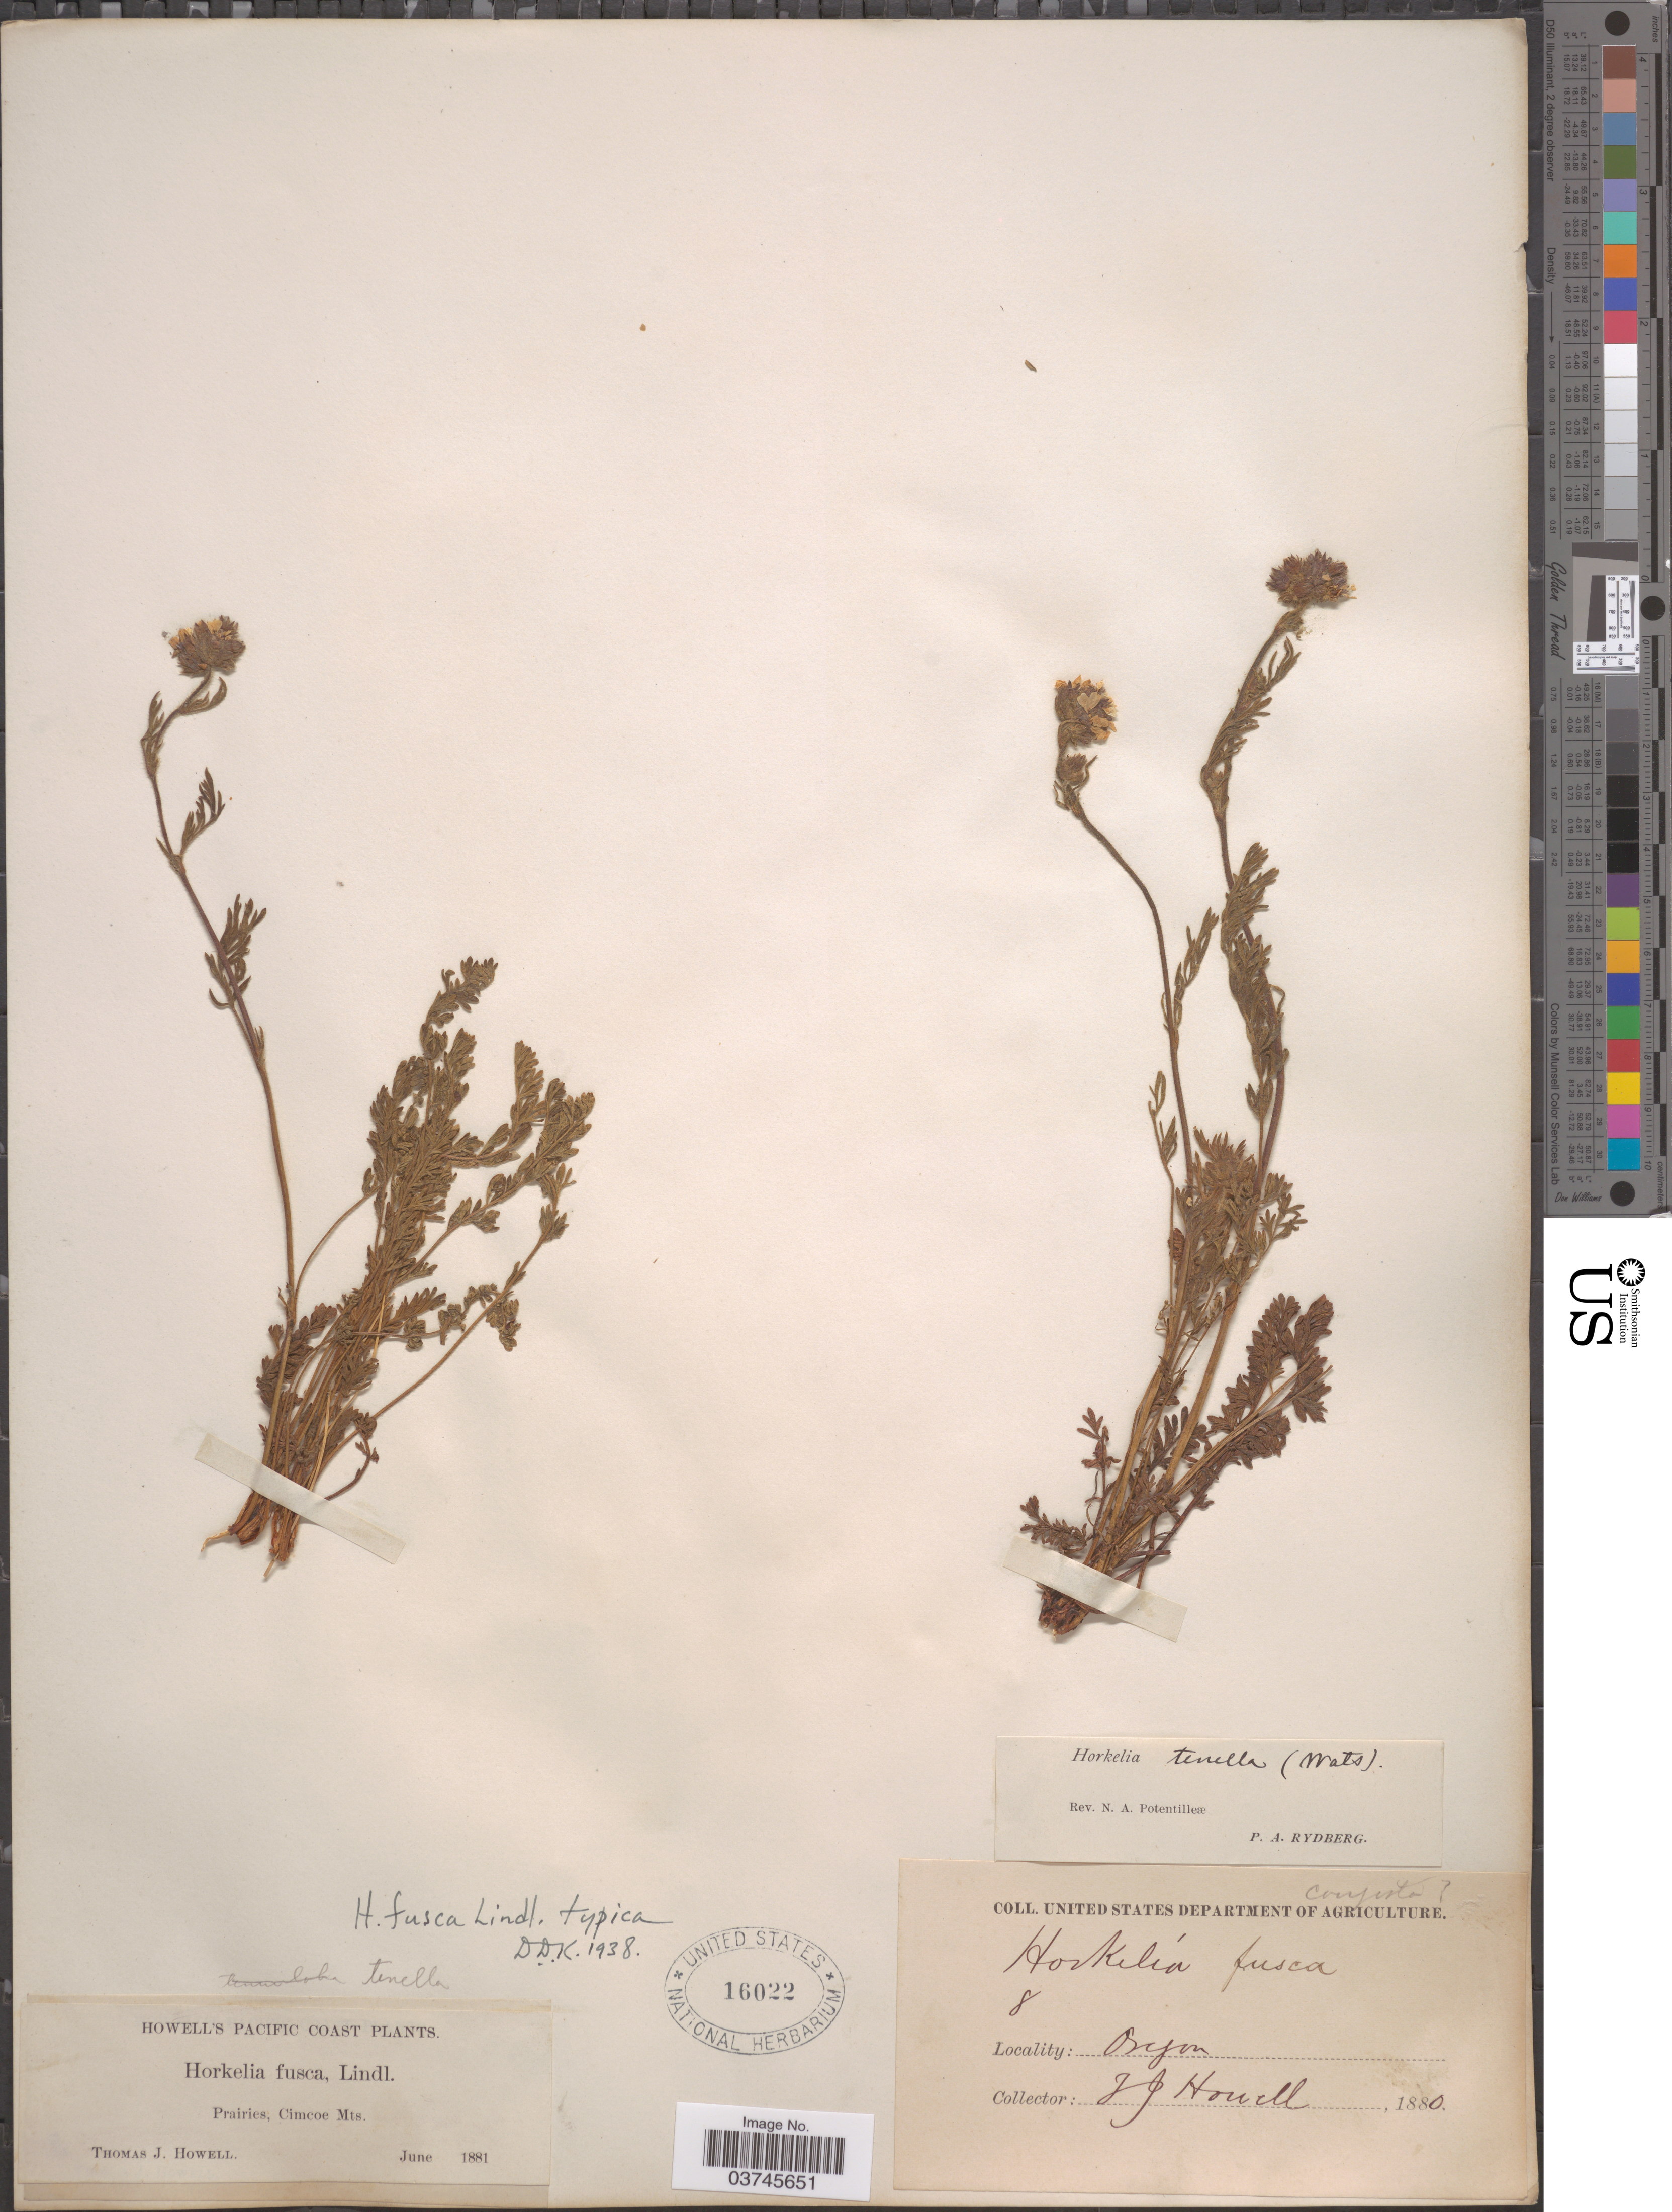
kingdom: Plantae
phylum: Tracheophyta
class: Magnoliopsida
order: Rosales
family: Rosaceae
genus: Potentilla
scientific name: Potentilla douglasii var. douglasii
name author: Greene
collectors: T. J. Howell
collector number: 8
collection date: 1881-06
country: United States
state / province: Oregon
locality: Pacific Coast. Prairies, Cimcoe Mts.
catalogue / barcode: US 16022